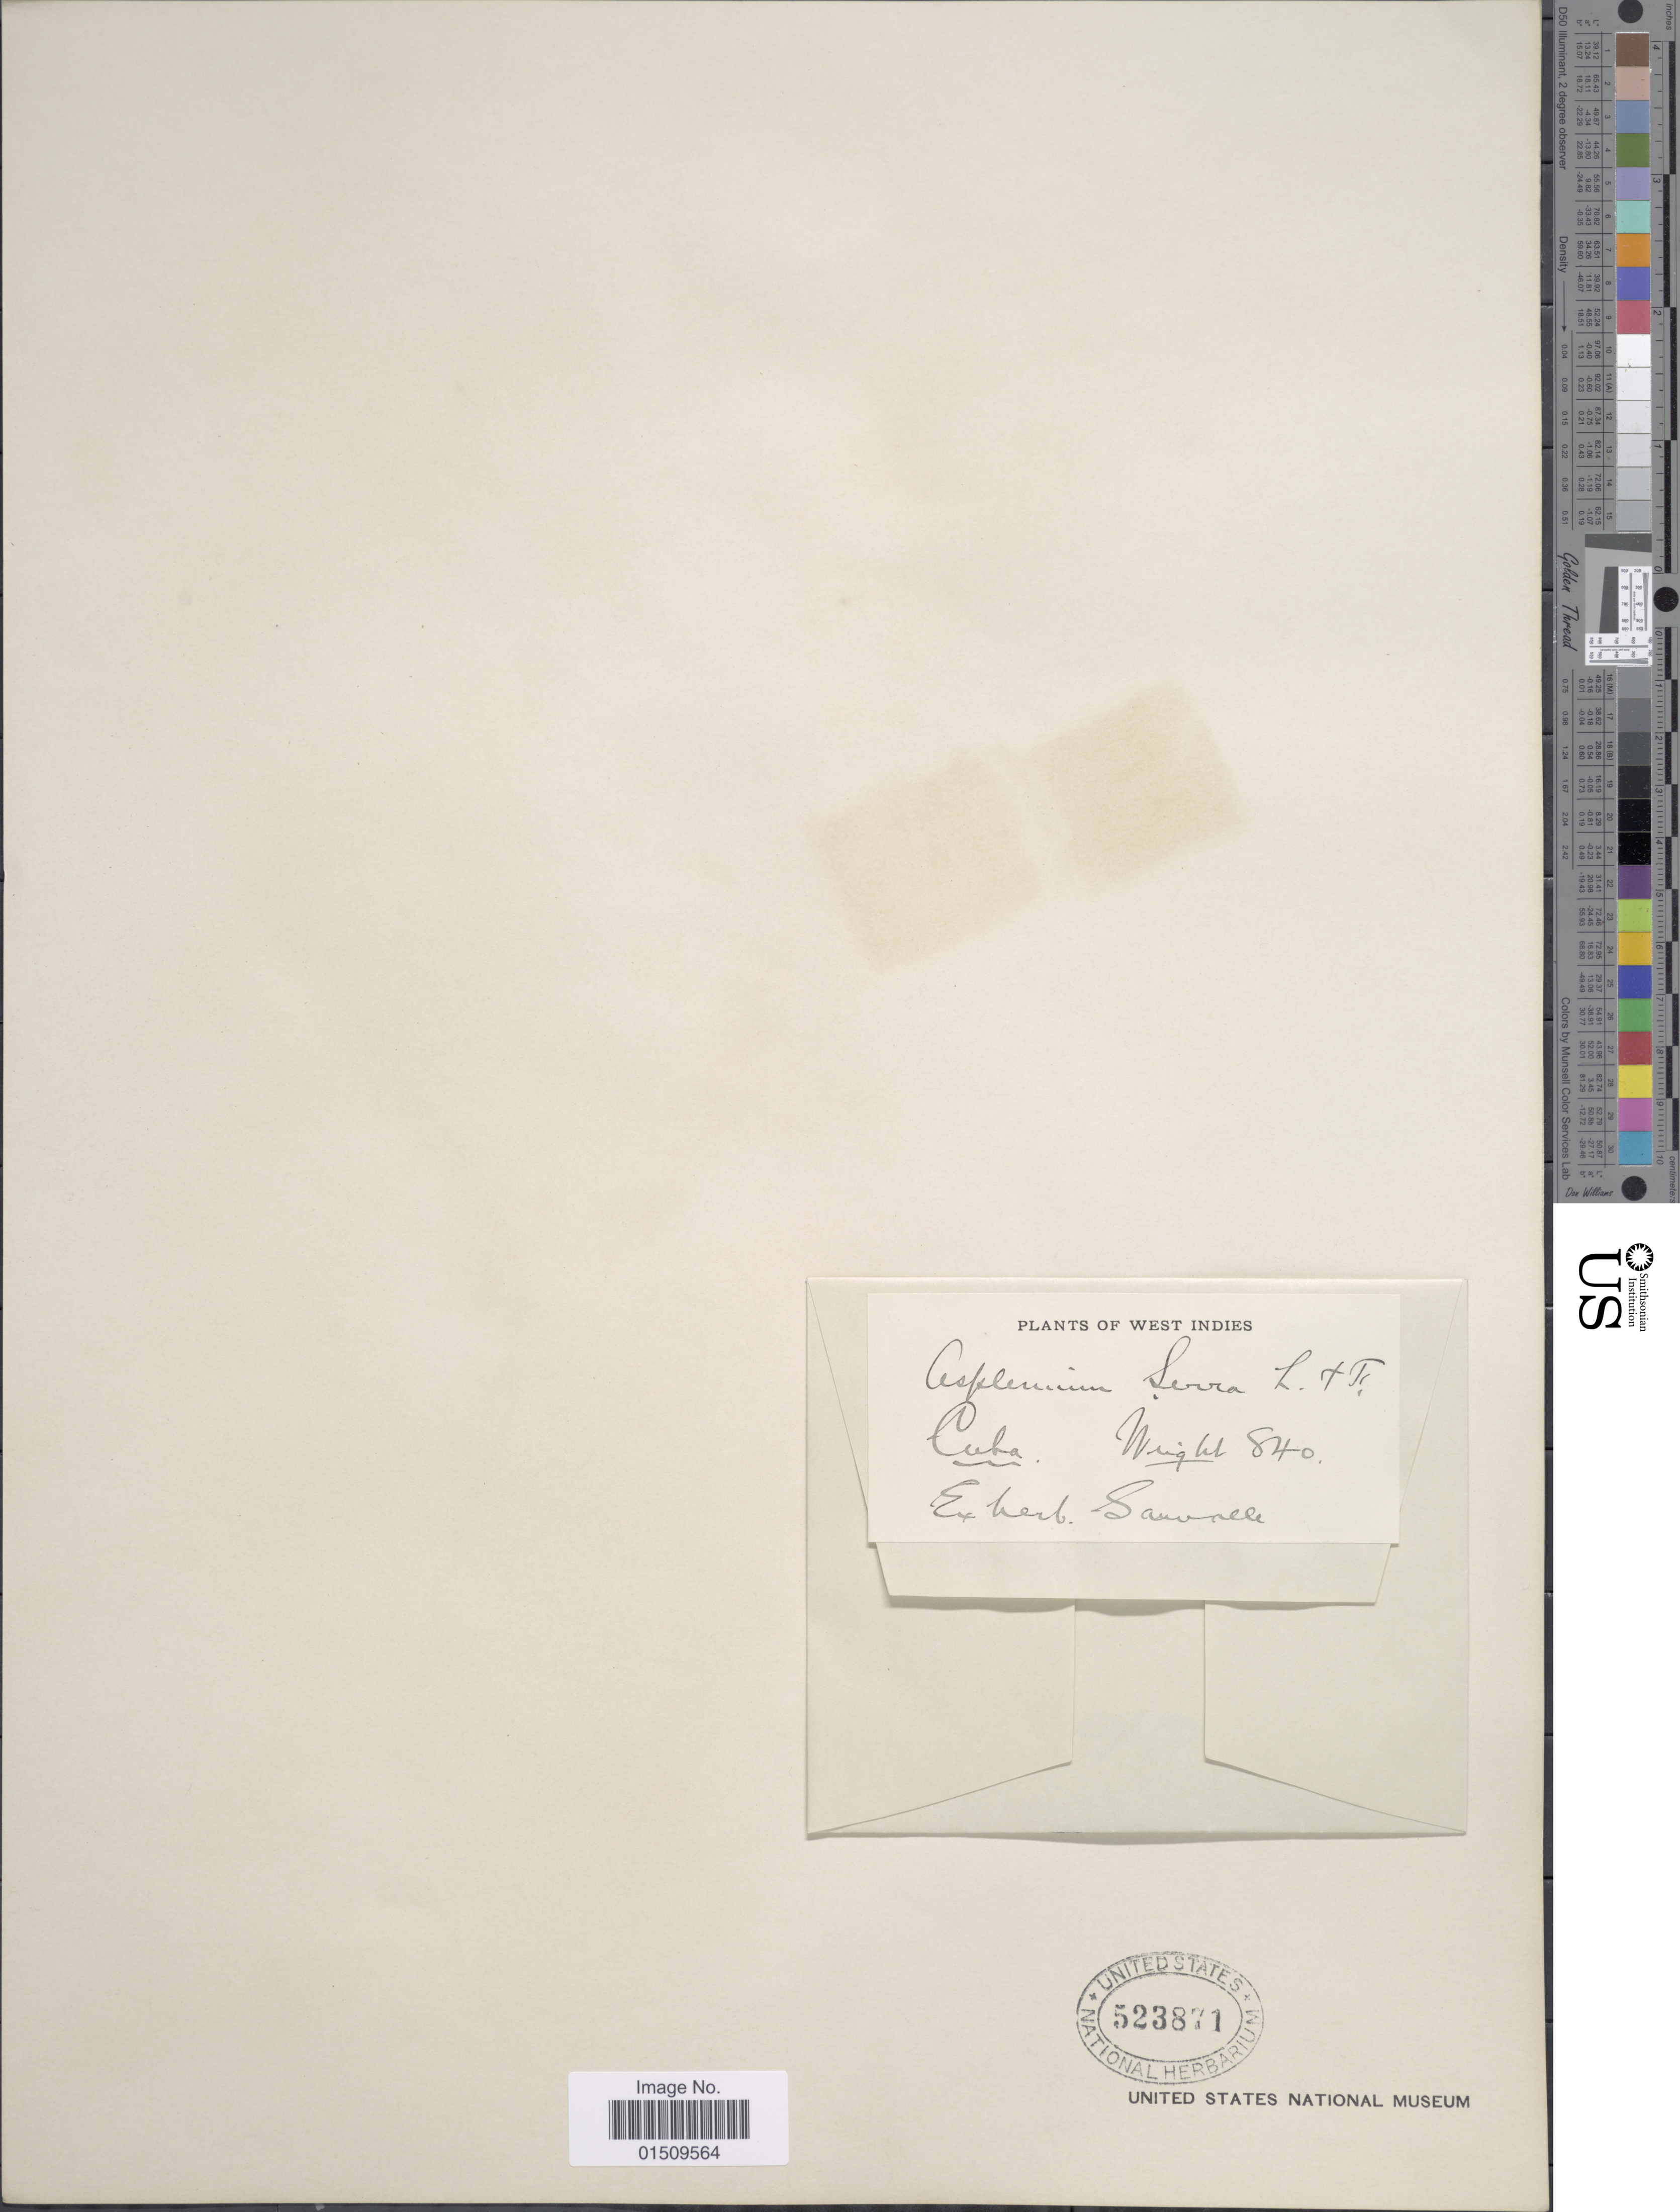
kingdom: Plantae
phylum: Tracheophyta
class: Polypodiopsida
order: Polypodiales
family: Aspleniaceae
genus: Asplenium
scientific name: Asplenium serra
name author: Langsd. & Fisch.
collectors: Wright, --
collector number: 840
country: Cuba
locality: West Indies, Cuba.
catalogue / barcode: US 523871